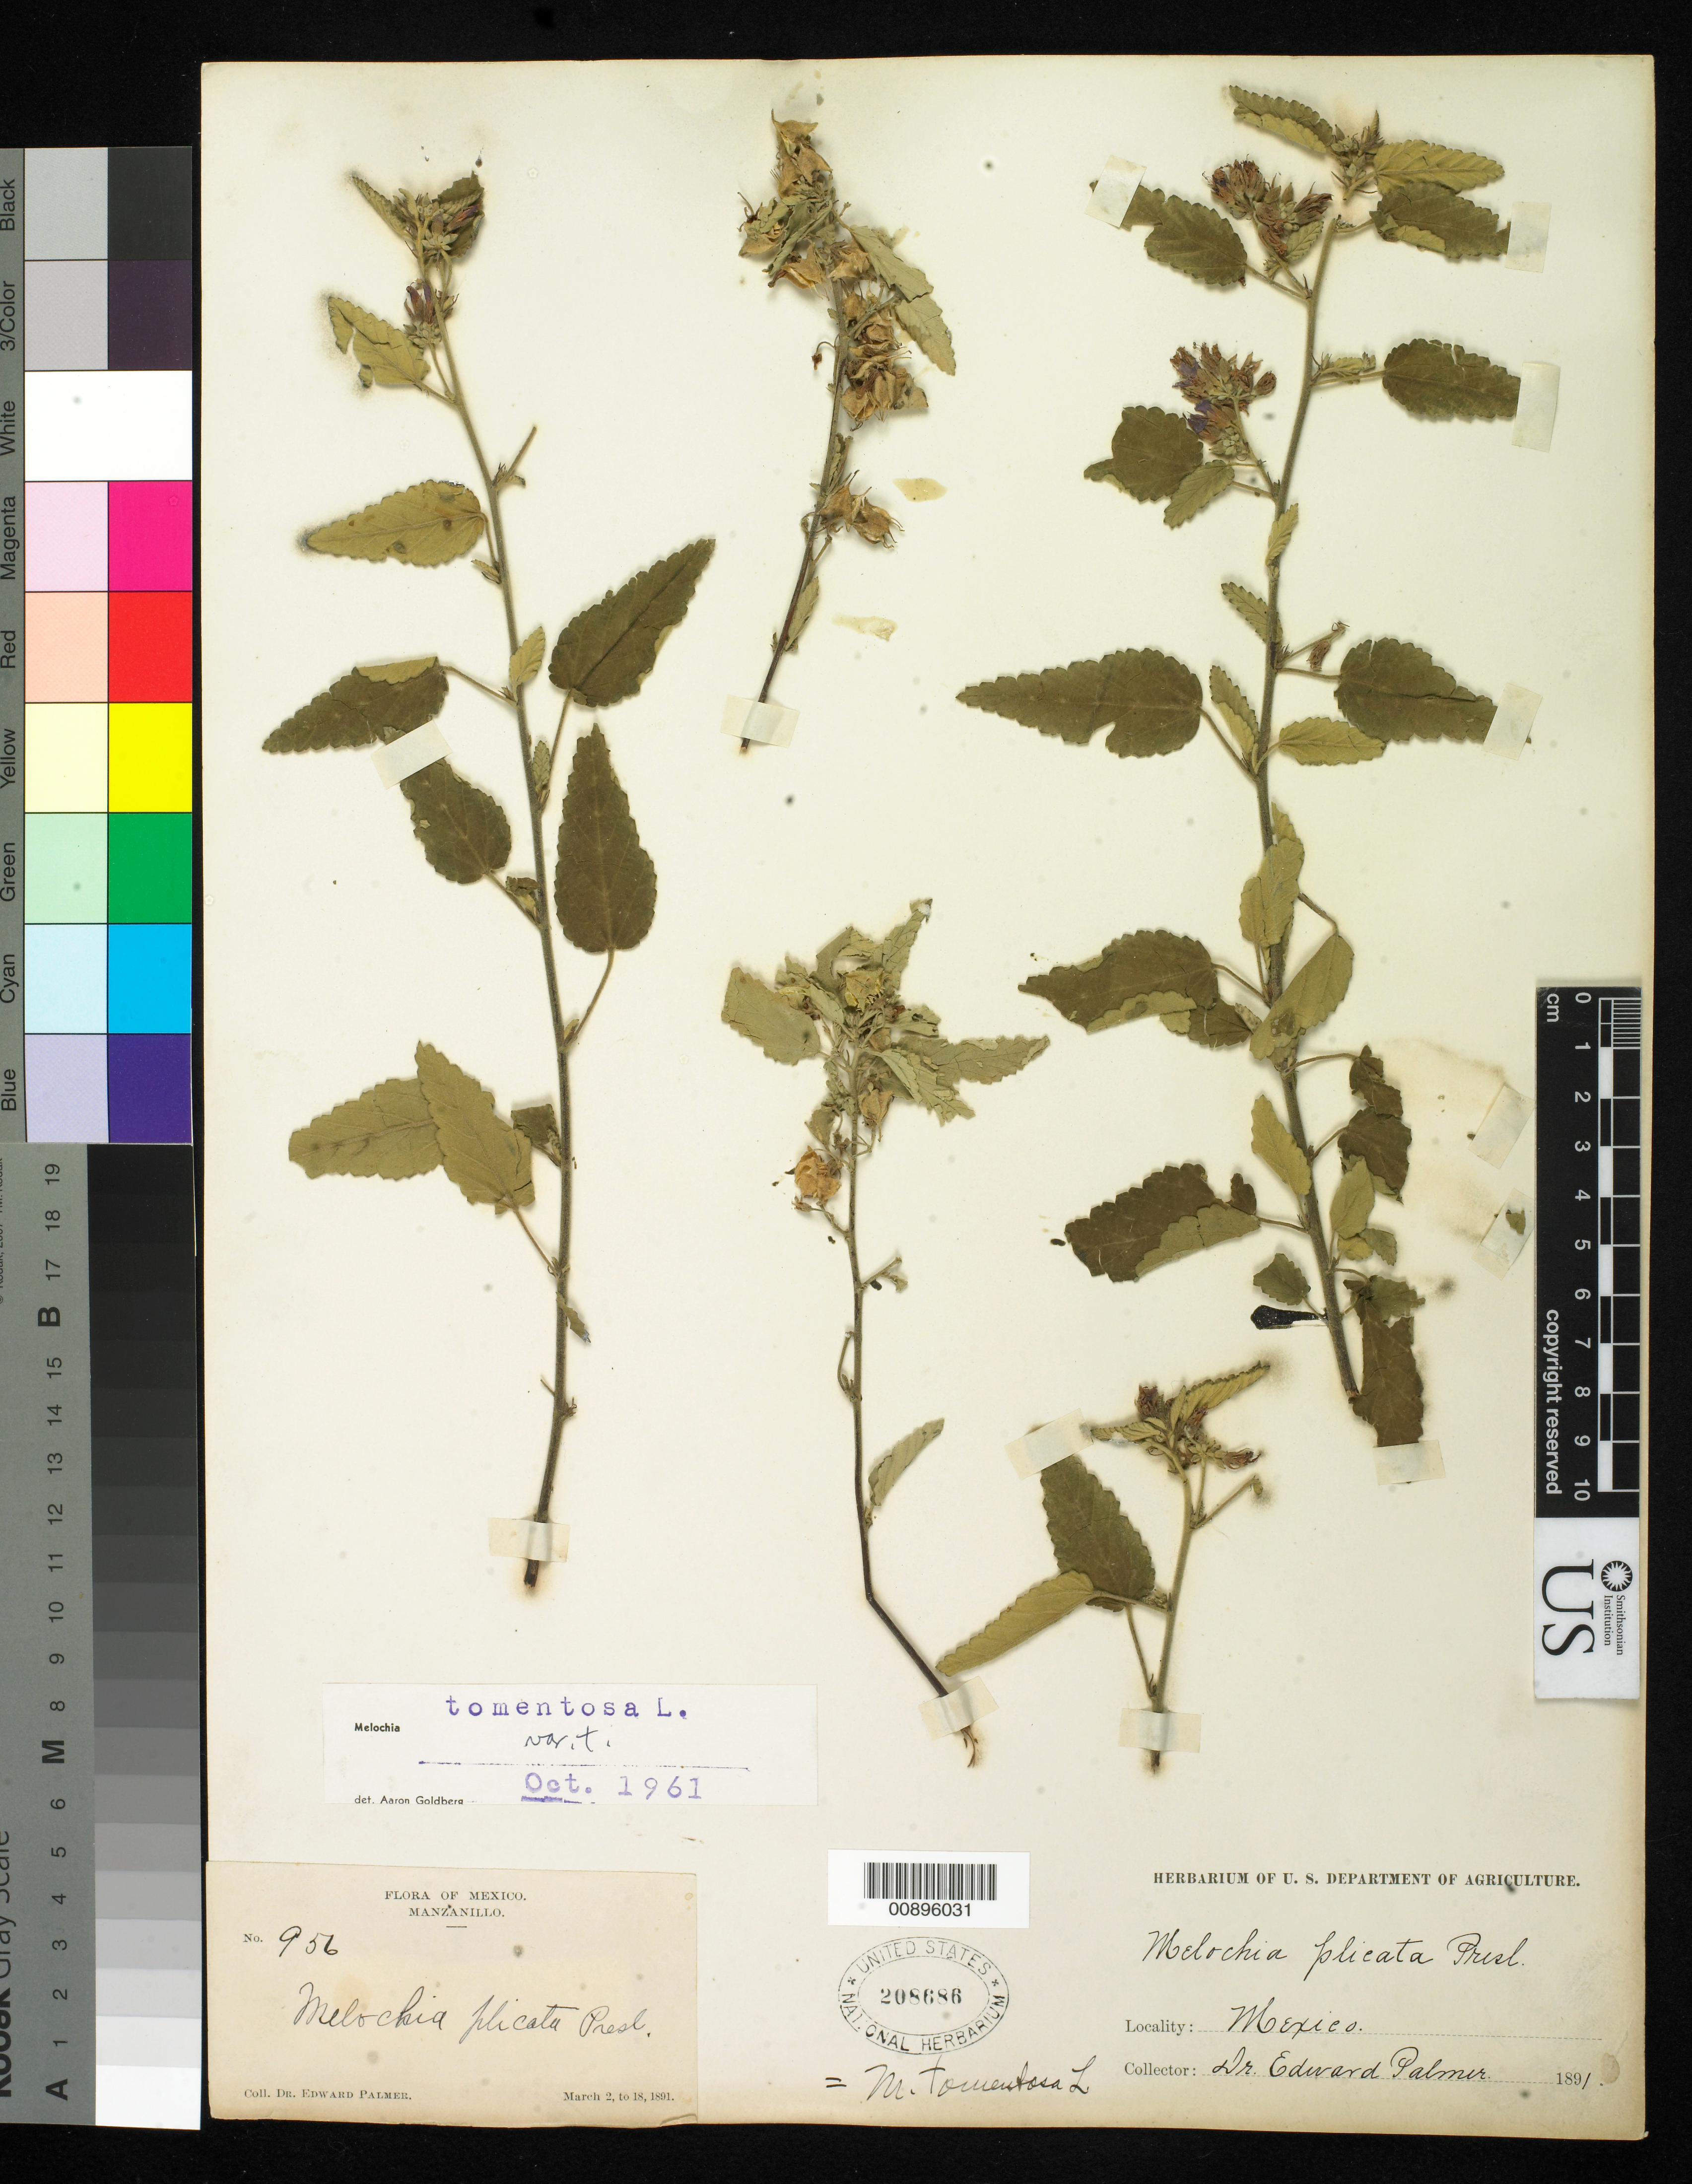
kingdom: Plantae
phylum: Tracheophyta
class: Magnoliopsida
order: Malvales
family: Malvaceae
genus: Melochia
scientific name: Melochia tomentosa var. tomentosa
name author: L.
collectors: E. Palmer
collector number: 956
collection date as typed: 02 Mar 1891 to 18 Mar 1891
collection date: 1891-03-02/1891-03-18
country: Mexico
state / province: Colima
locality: Manzanillo, Colima.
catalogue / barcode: US 208686